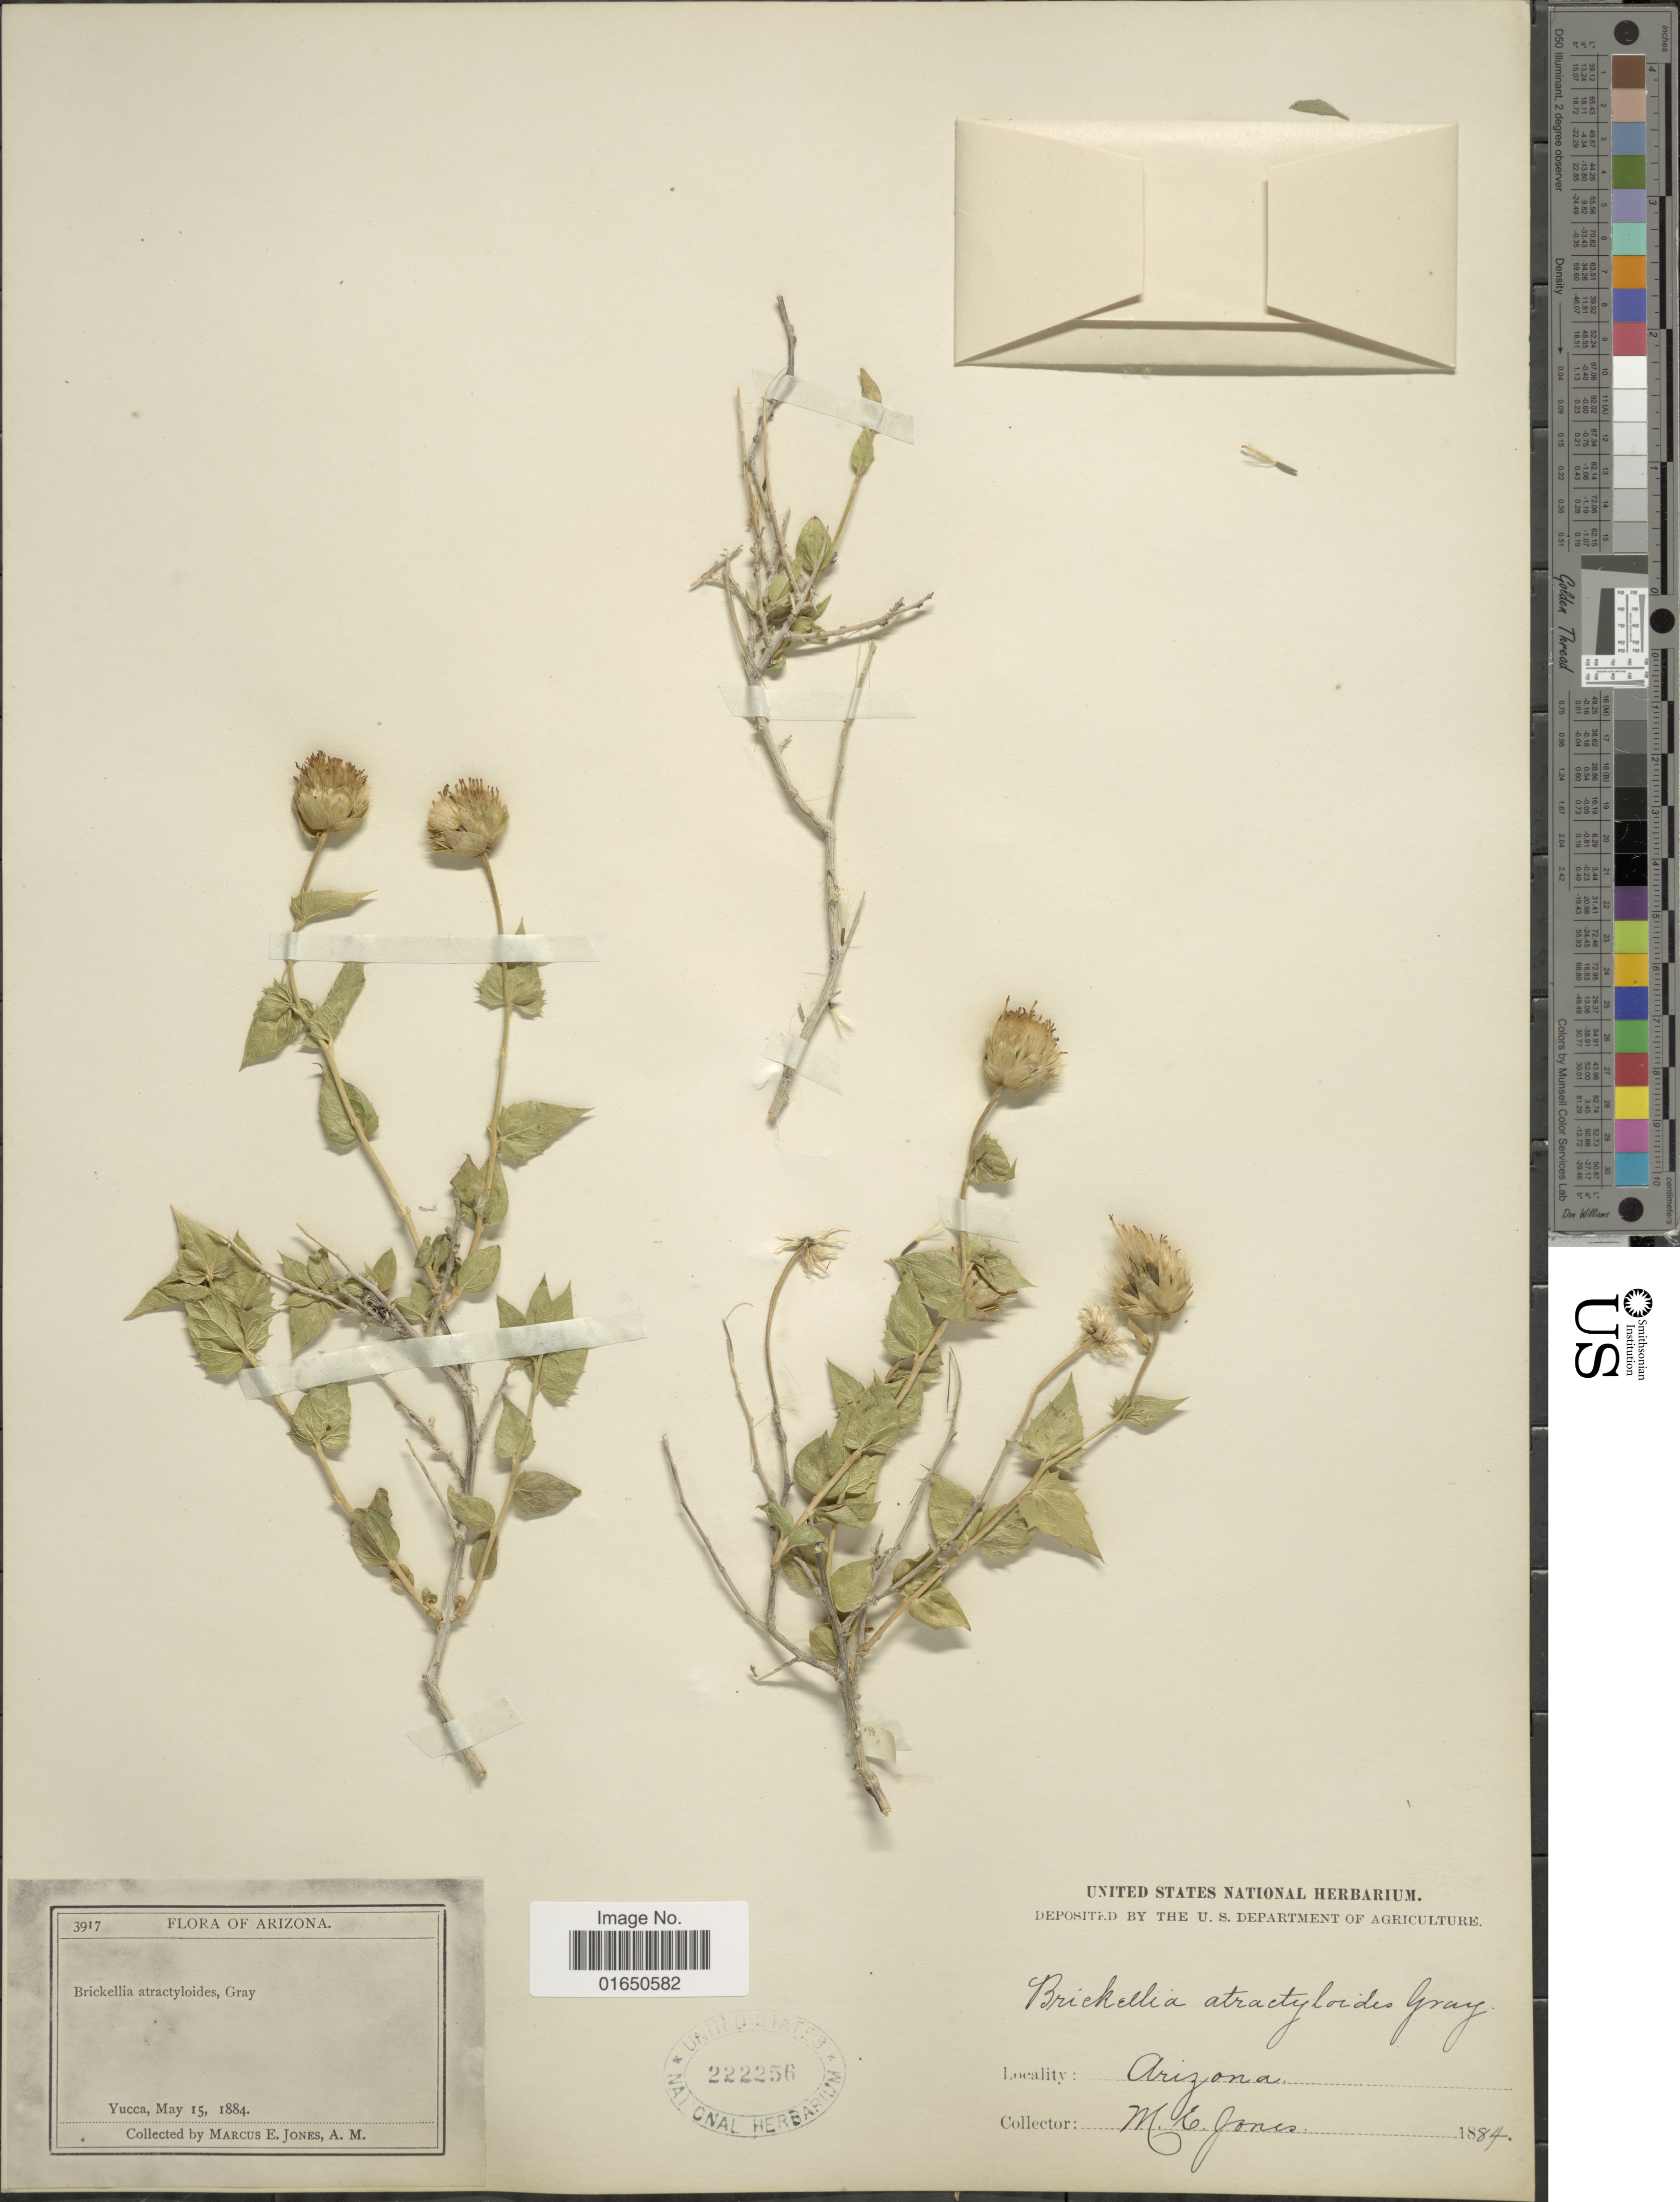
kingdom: Plantae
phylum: Tracheophyta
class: Magnoliopsida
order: Asterales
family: Asteraceae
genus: Brickellia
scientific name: Brickellia atractyloides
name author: A. Gray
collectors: M. E. Jones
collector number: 3917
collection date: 1884-05-15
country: United States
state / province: Arizona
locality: Yucca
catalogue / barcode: US 222256